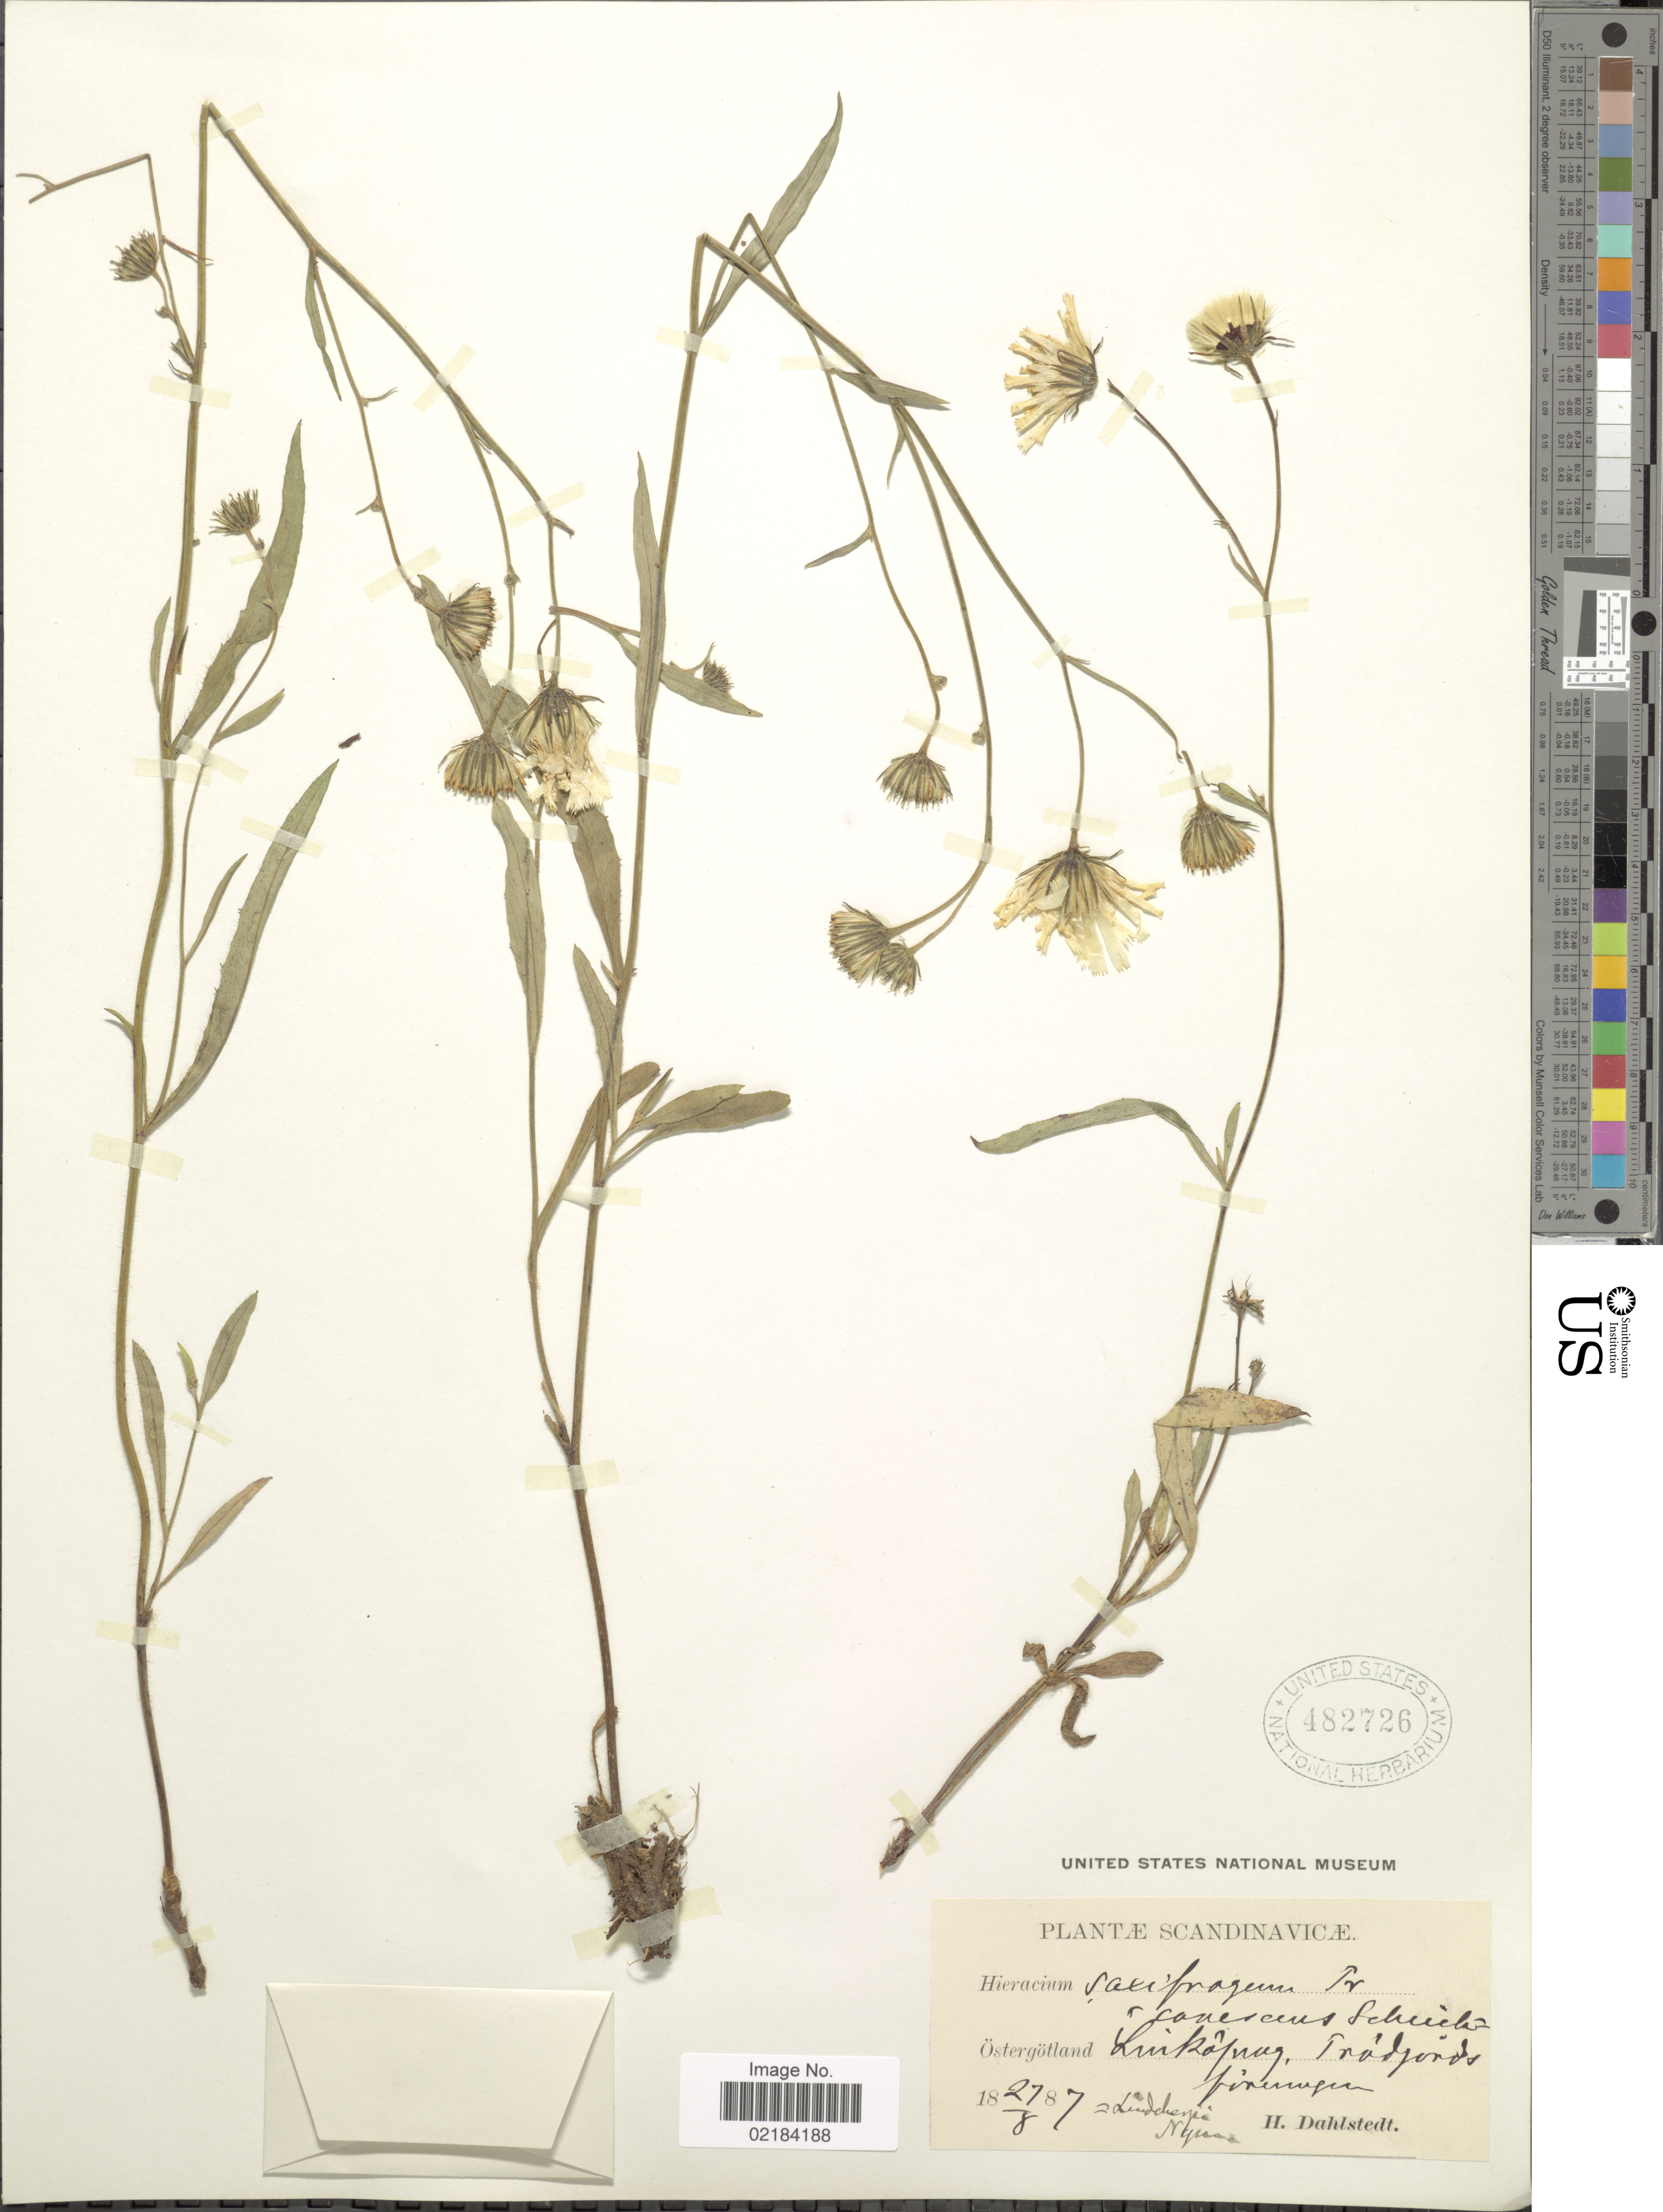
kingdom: Plantae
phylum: Tracheophyta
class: Magnoliopsida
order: Asterales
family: Asteraceae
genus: Hieracium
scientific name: Hieracium saxifragum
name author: Fr.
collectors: H. G. Dahlstedt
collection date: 1887-08-27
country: Sweden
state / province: Östergötland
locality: Linkop[illegible text], Tradfjords [illegible text]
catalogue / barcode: US 482726